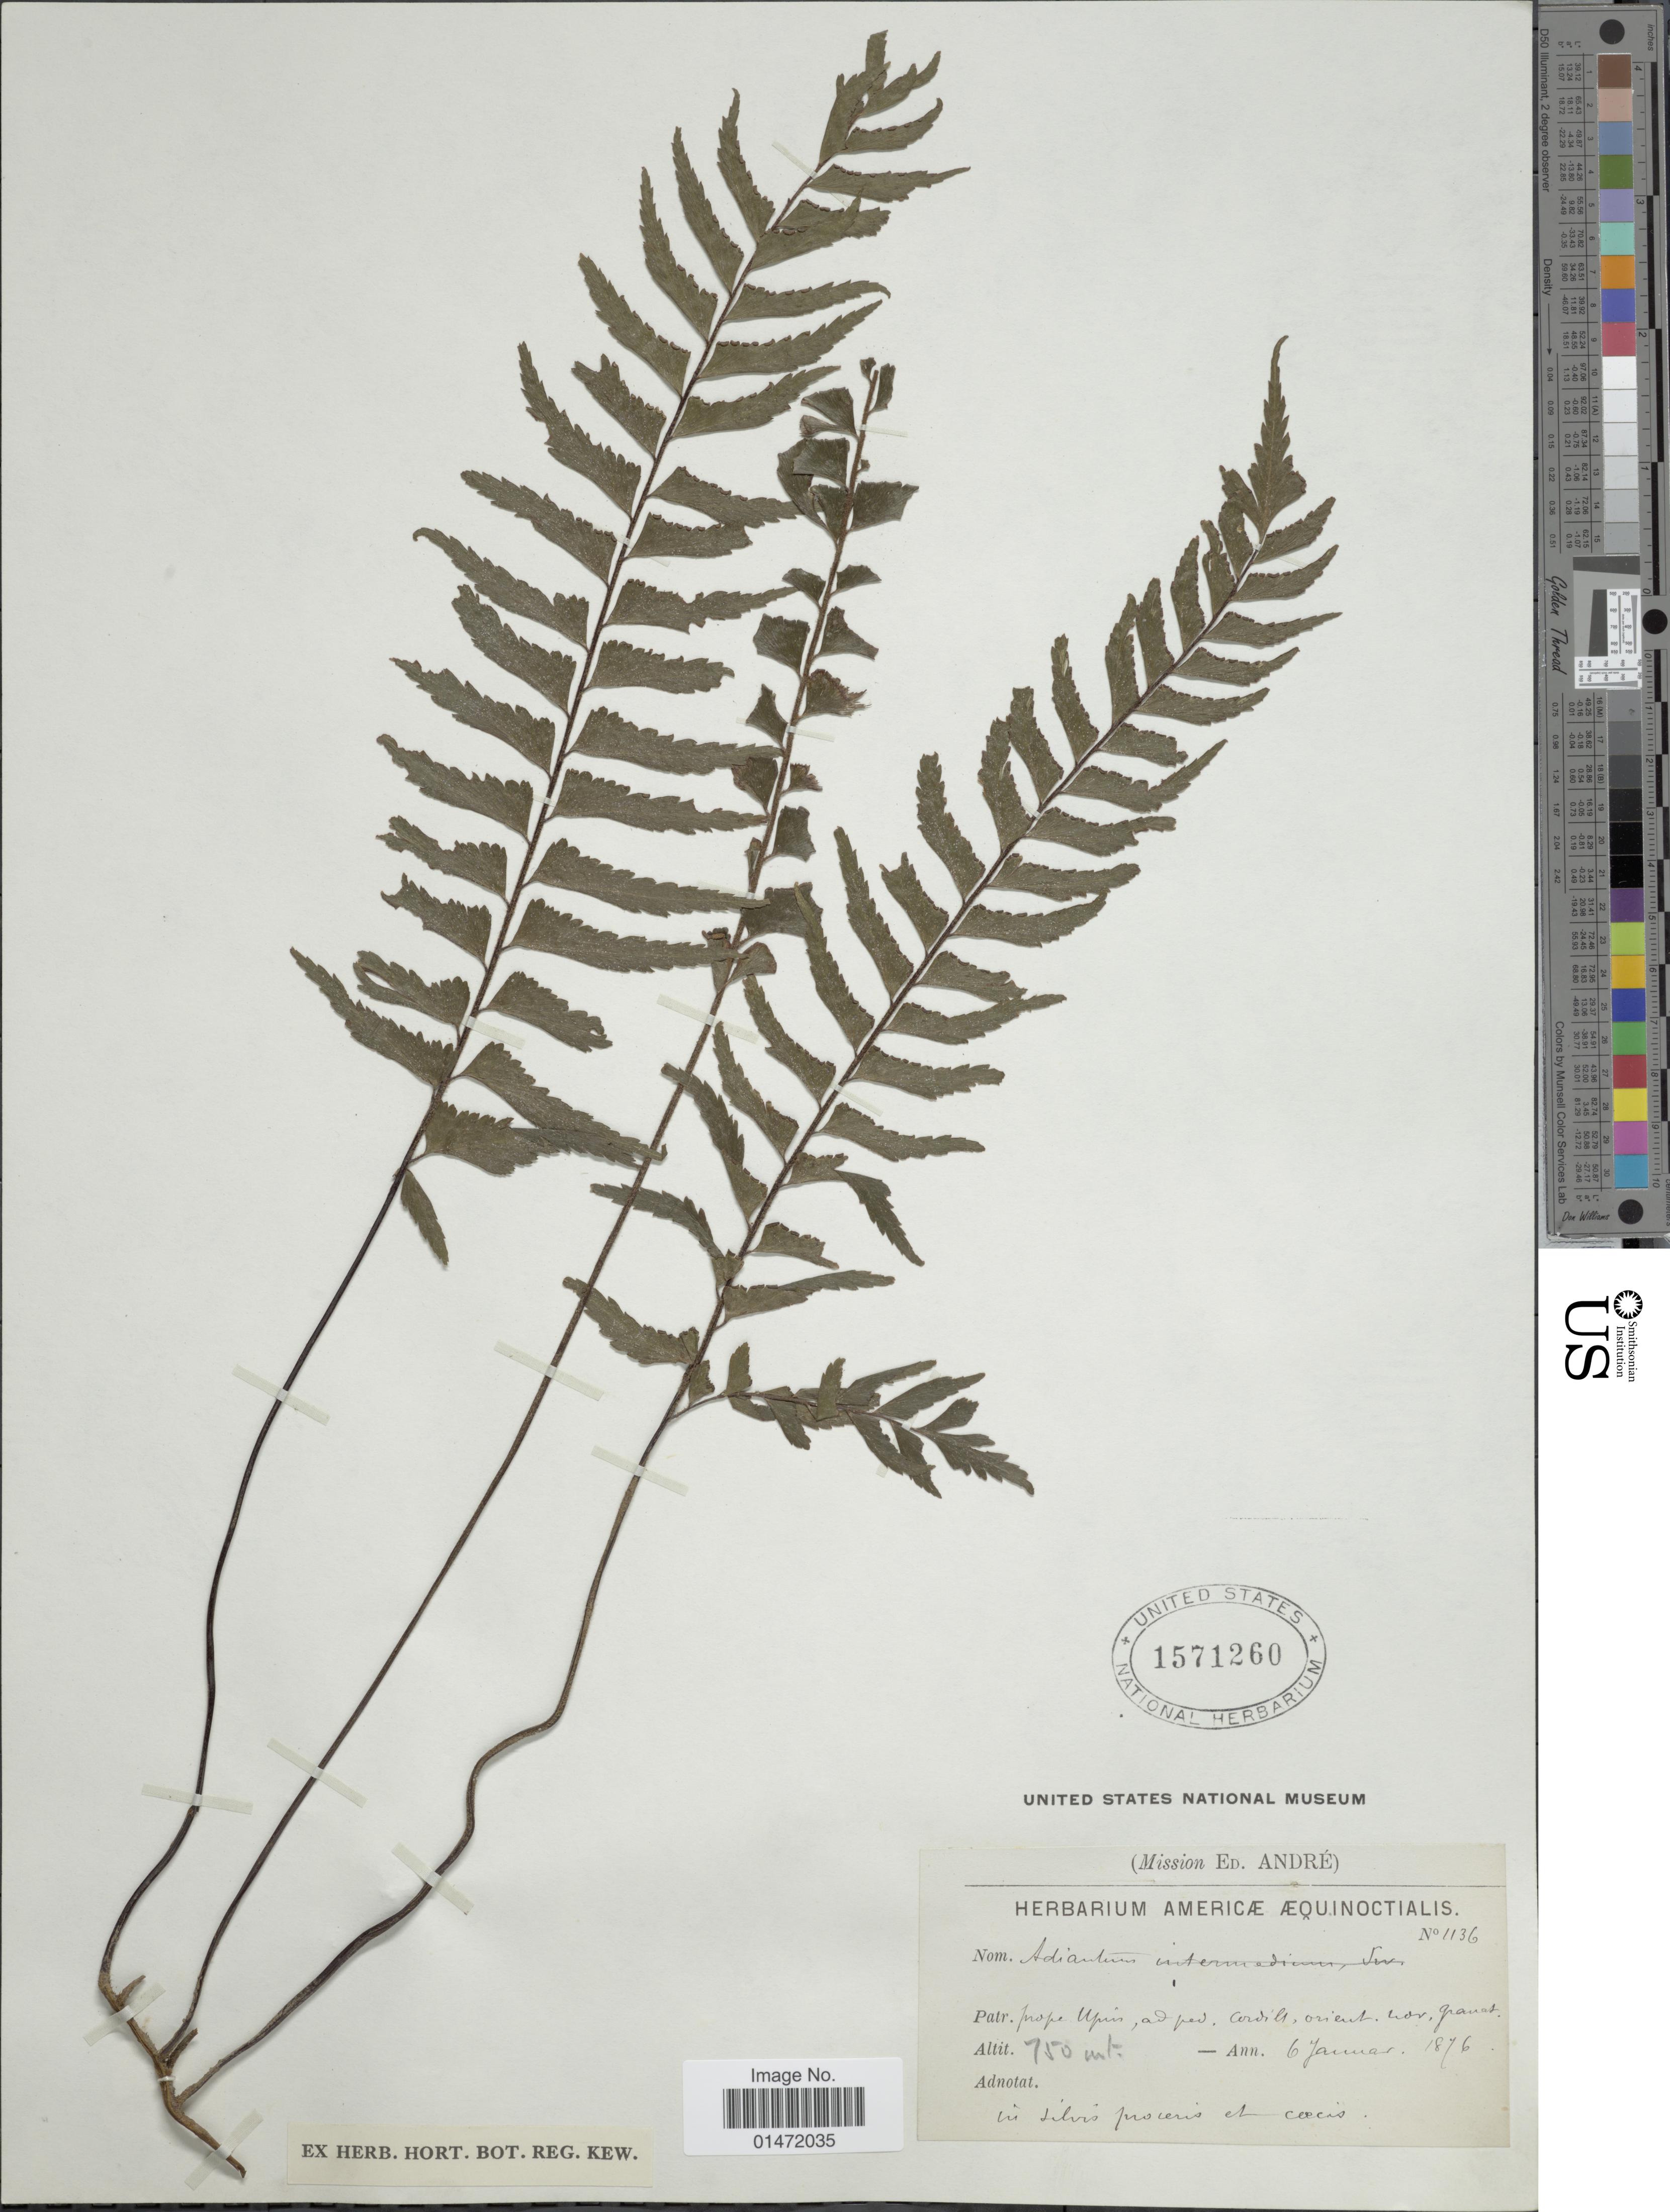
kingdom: Plantae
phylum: Tracheophyta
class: Polypodiopsida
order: Polypodiales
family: Pteridaceae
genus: Adiantum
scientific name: Adiantum sp.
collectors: E. Andre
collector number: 1136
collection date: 1876-01-06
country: Colombia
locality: Prope Upin, ad ped. Cordill. orient. nov. Granat.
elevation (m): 750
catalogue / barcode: US 1571260